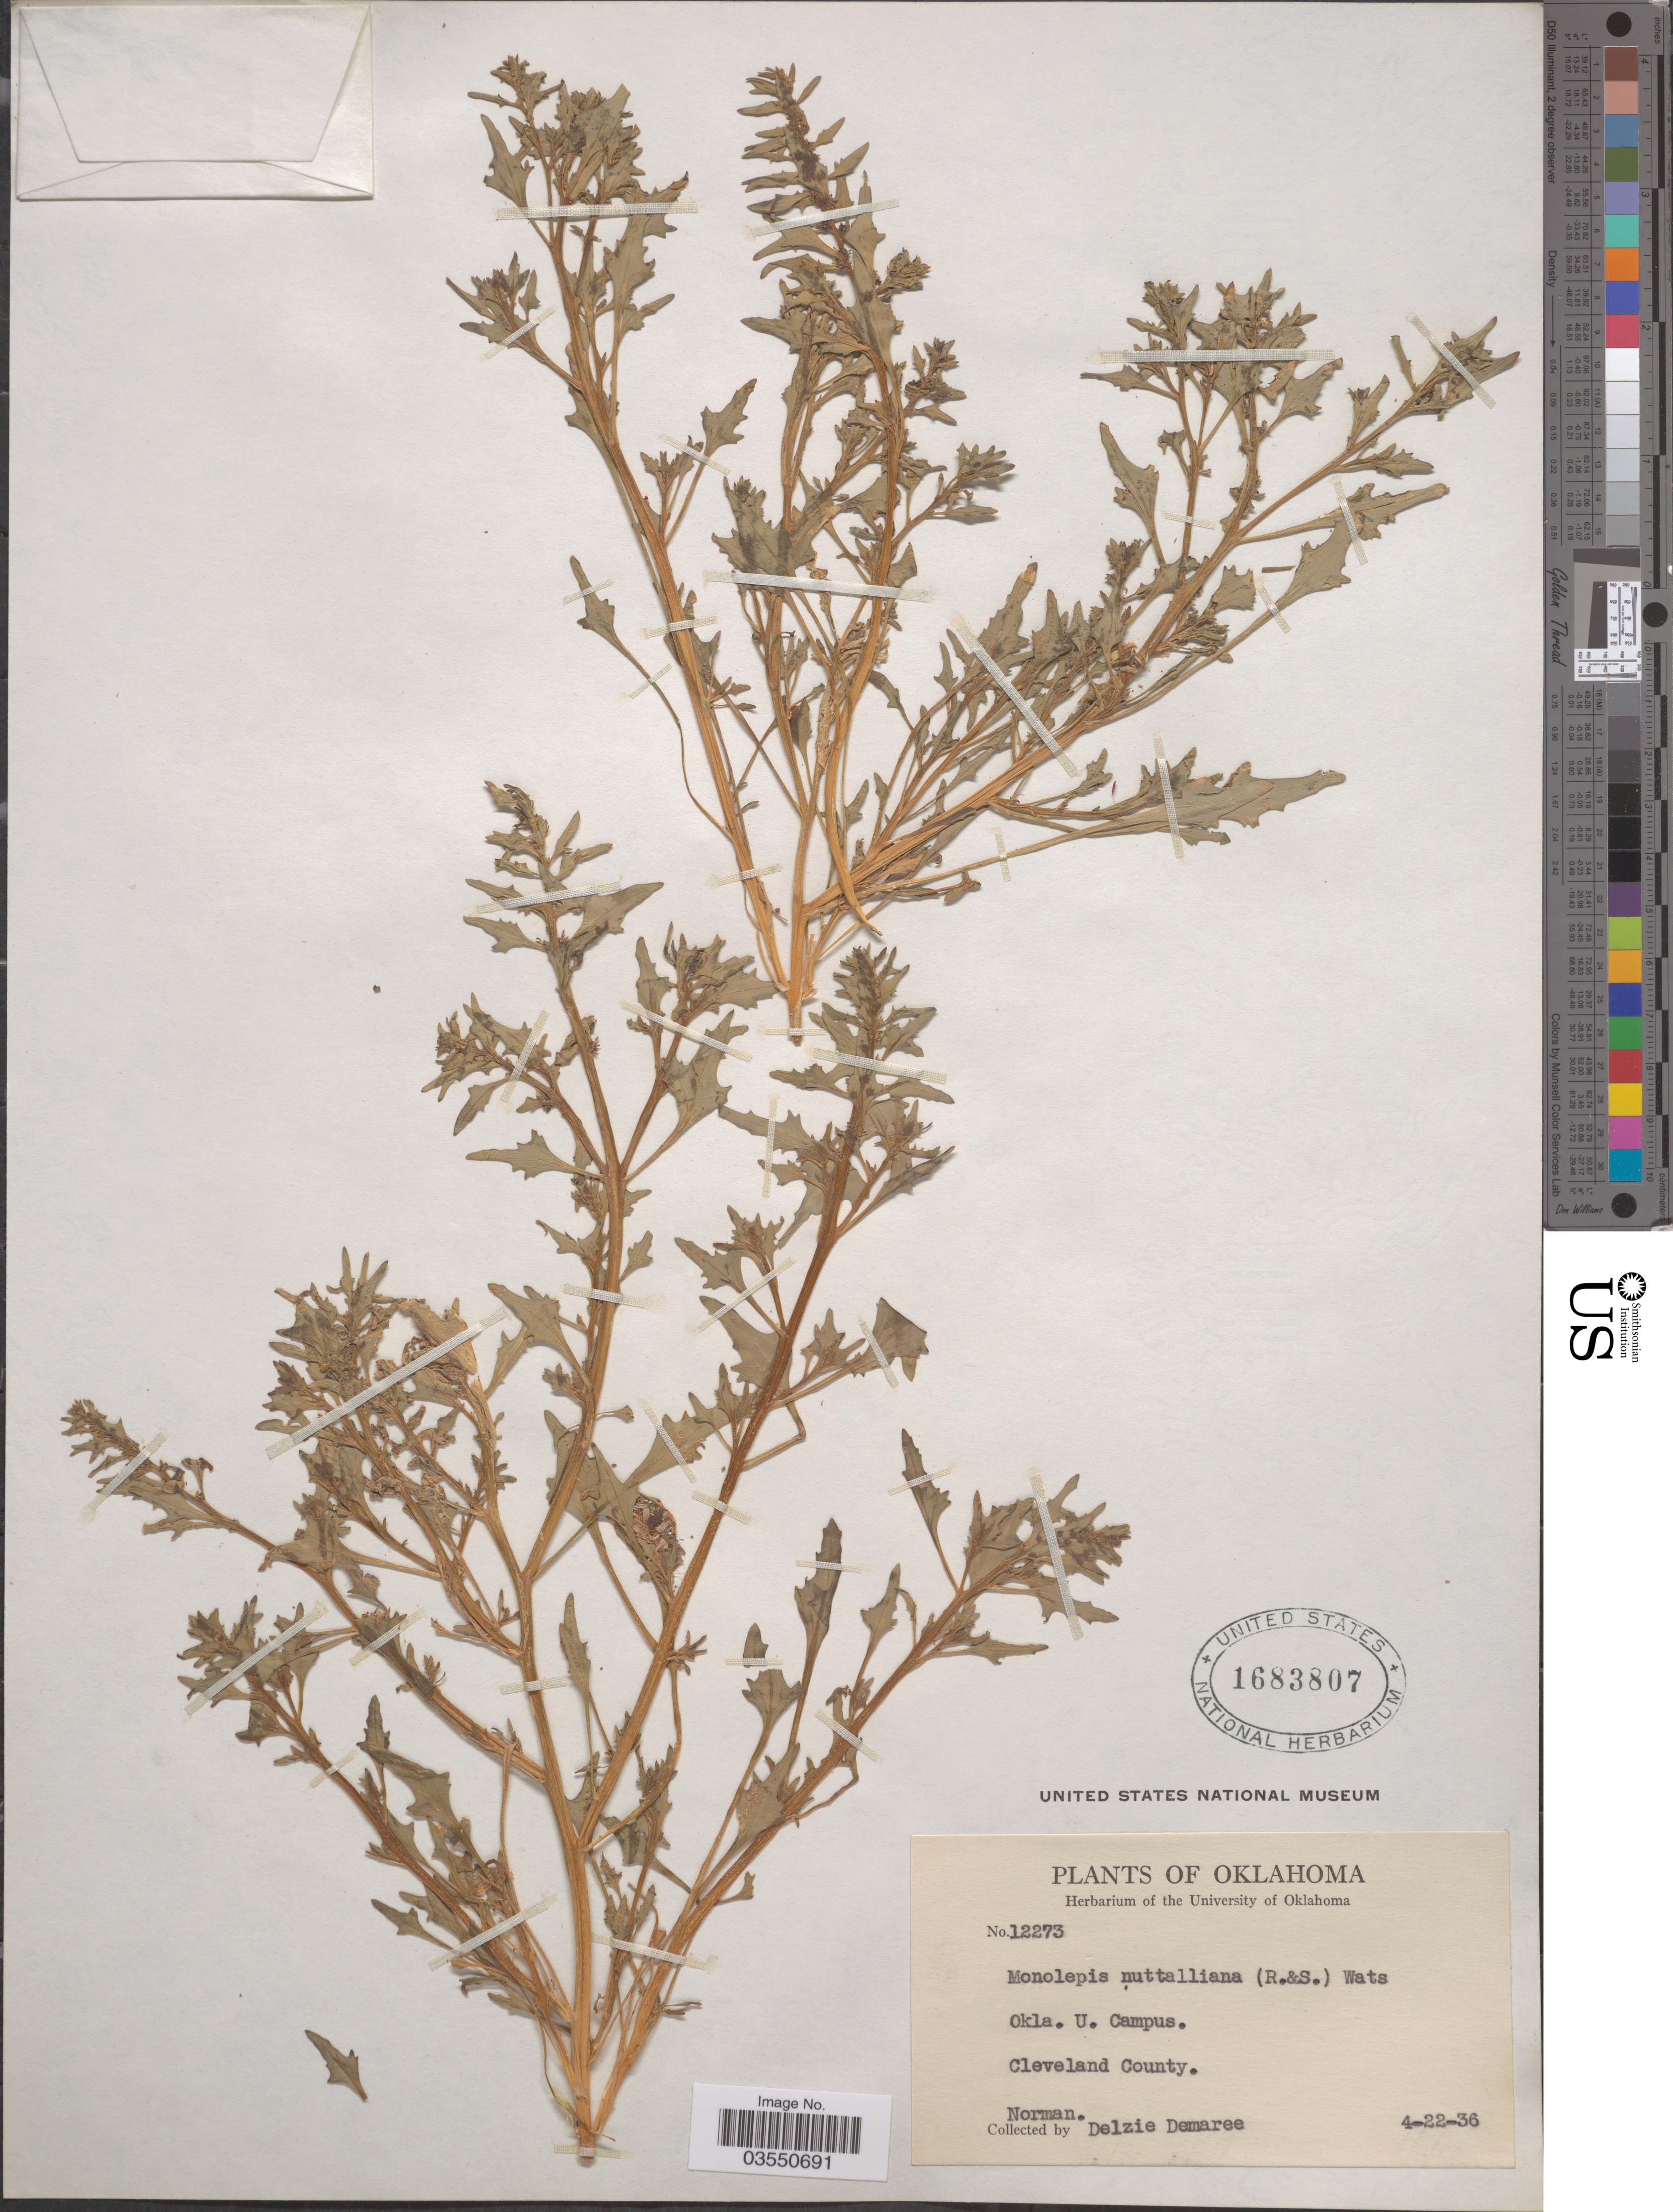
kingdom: Plantae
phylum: Tracheophyta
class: Magnoliopsida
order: Caryophyllales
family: Amaranthaceae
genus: Blitum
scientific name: Blitum nuttallianum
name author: Schult.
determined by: U.S. National Herbarium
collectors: D. Demaree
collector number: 12273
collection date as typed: Transcribed d/m/y: 22/4/36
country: United States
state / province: Oklahoma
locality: Okla. U. Campus.Cleveland County. Norman.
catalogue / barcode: US 1683807